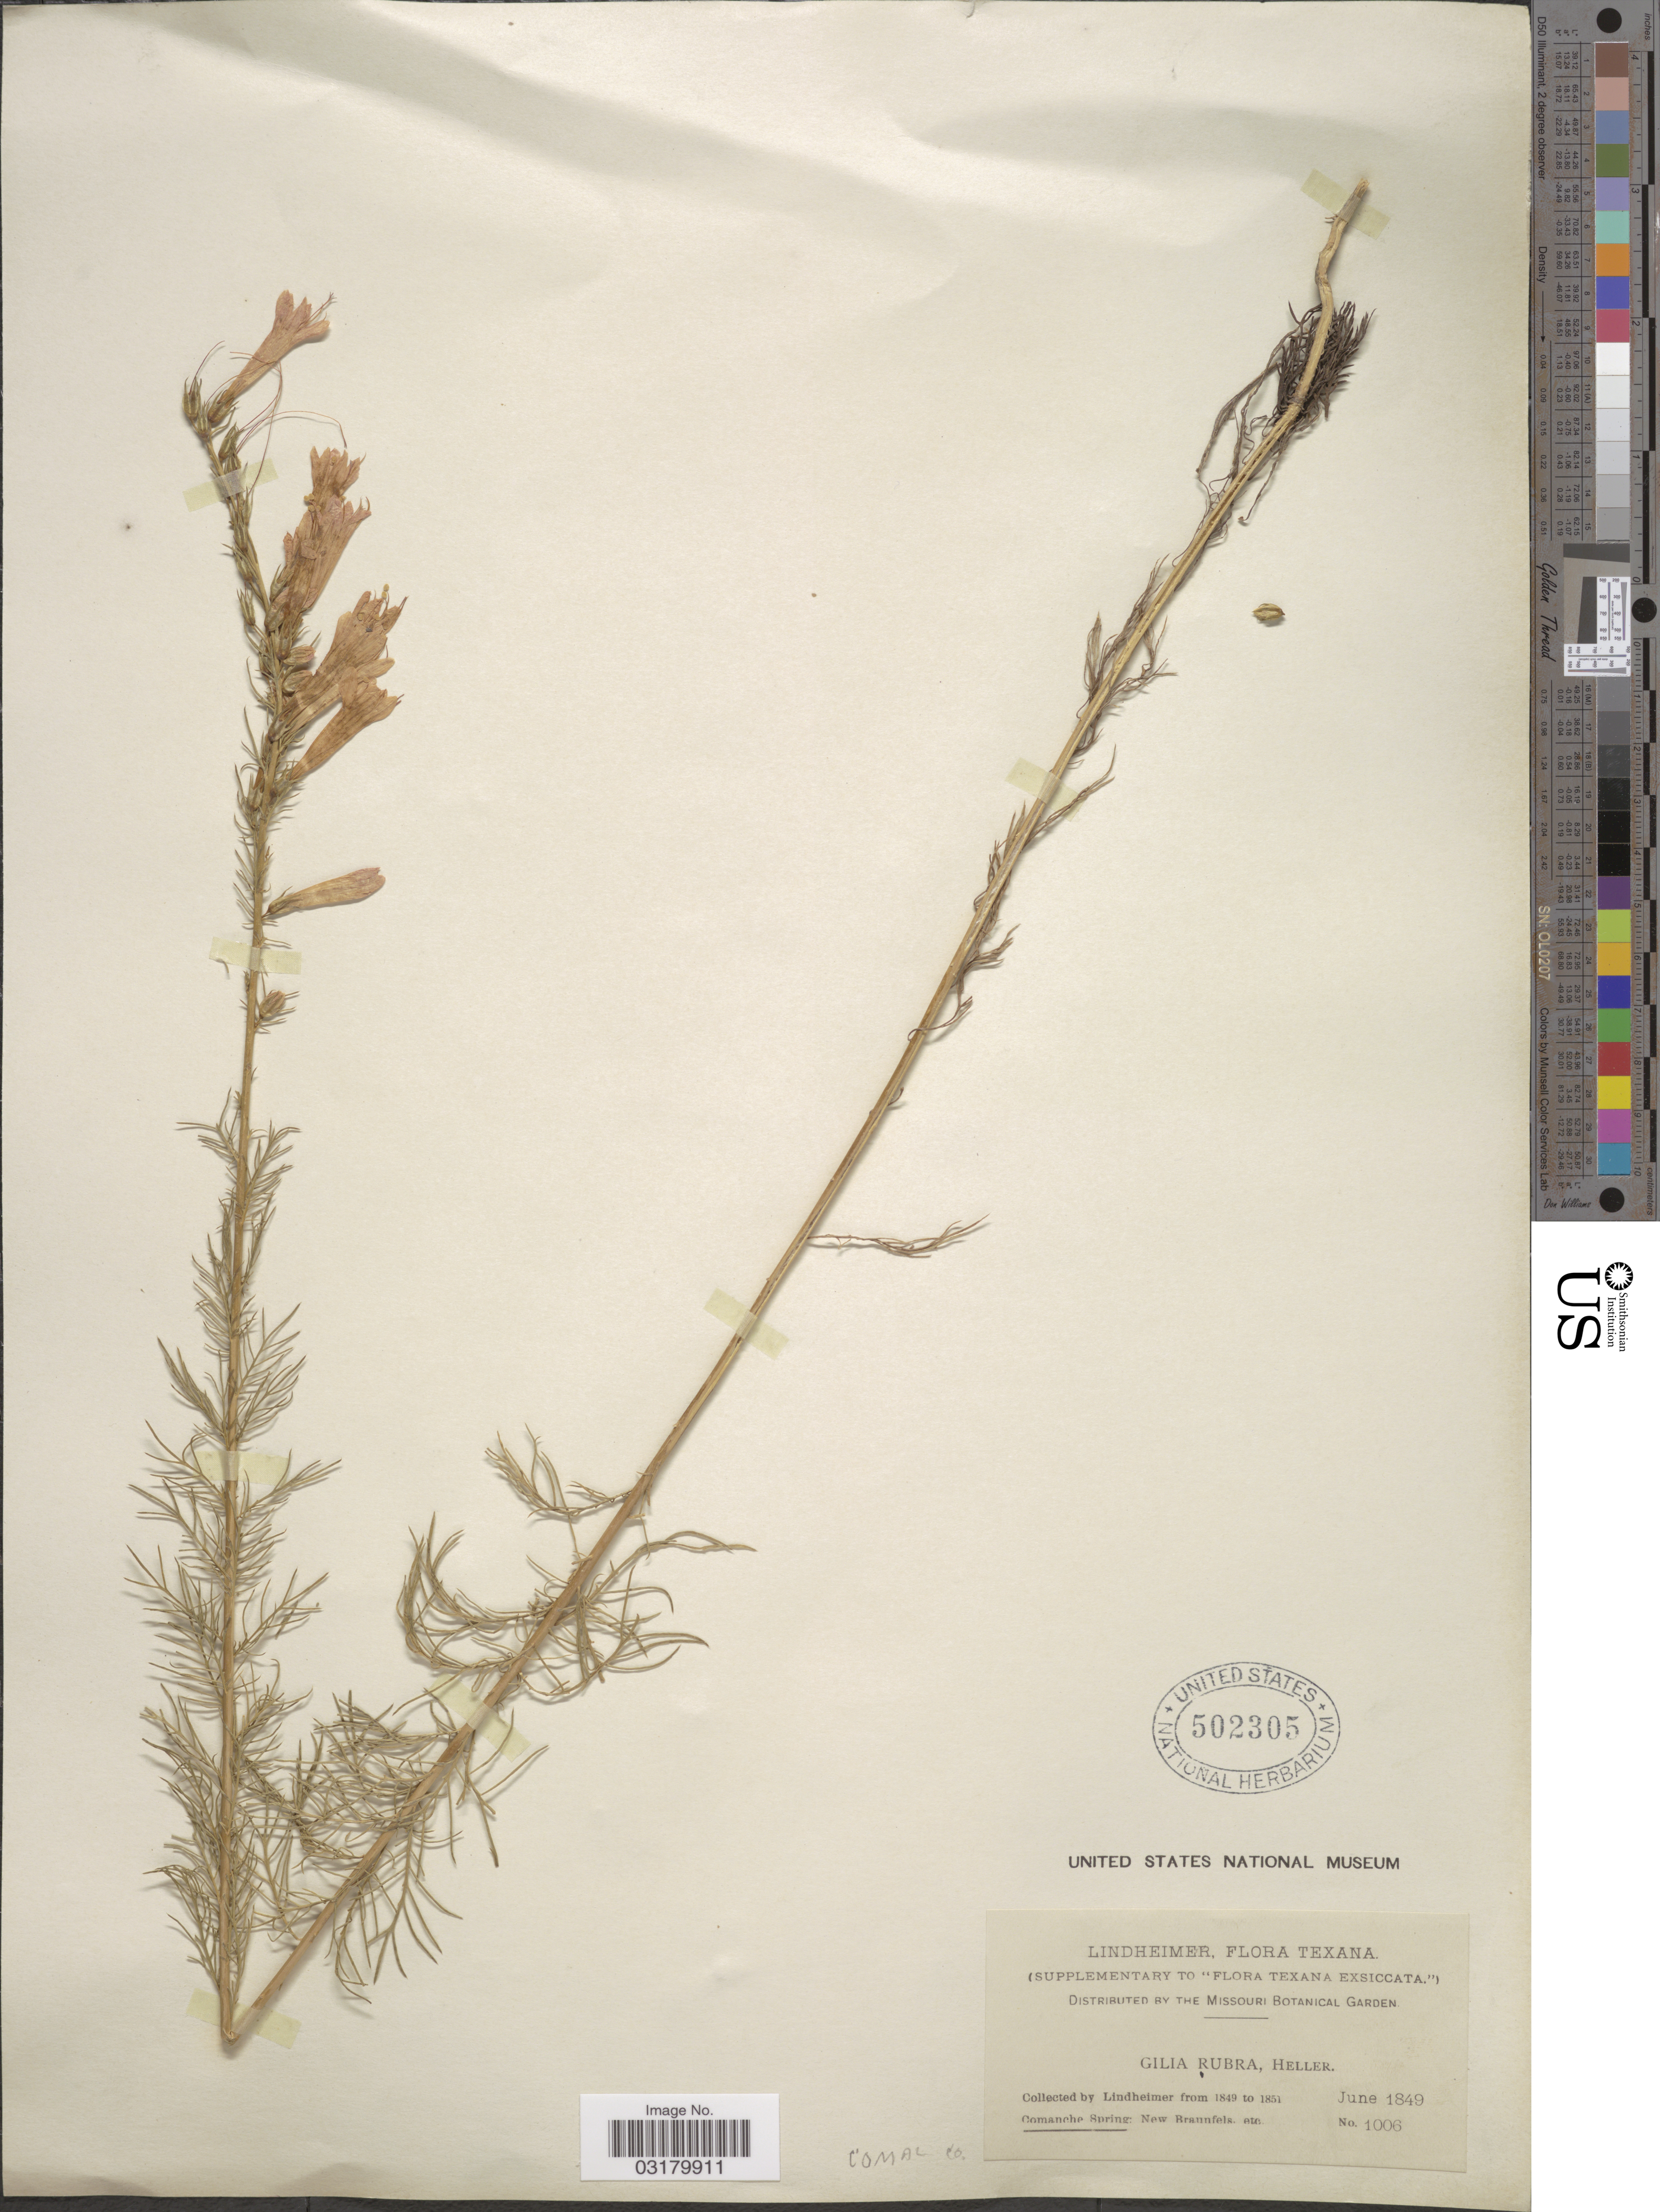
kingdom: Plantae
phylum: Tracheophyta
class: Magnoliopsida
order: Ericales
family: Polemoniaceae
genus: Ipomopsis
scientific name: Ipomopsis rubra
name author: (L.) Wherry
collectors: -. Lindheimer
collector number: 1006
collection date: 1849-06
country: United States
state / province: Texas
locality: Texana. Comanche Spring: New Braunfels, etc. Comal Co.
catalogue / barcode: US 502305